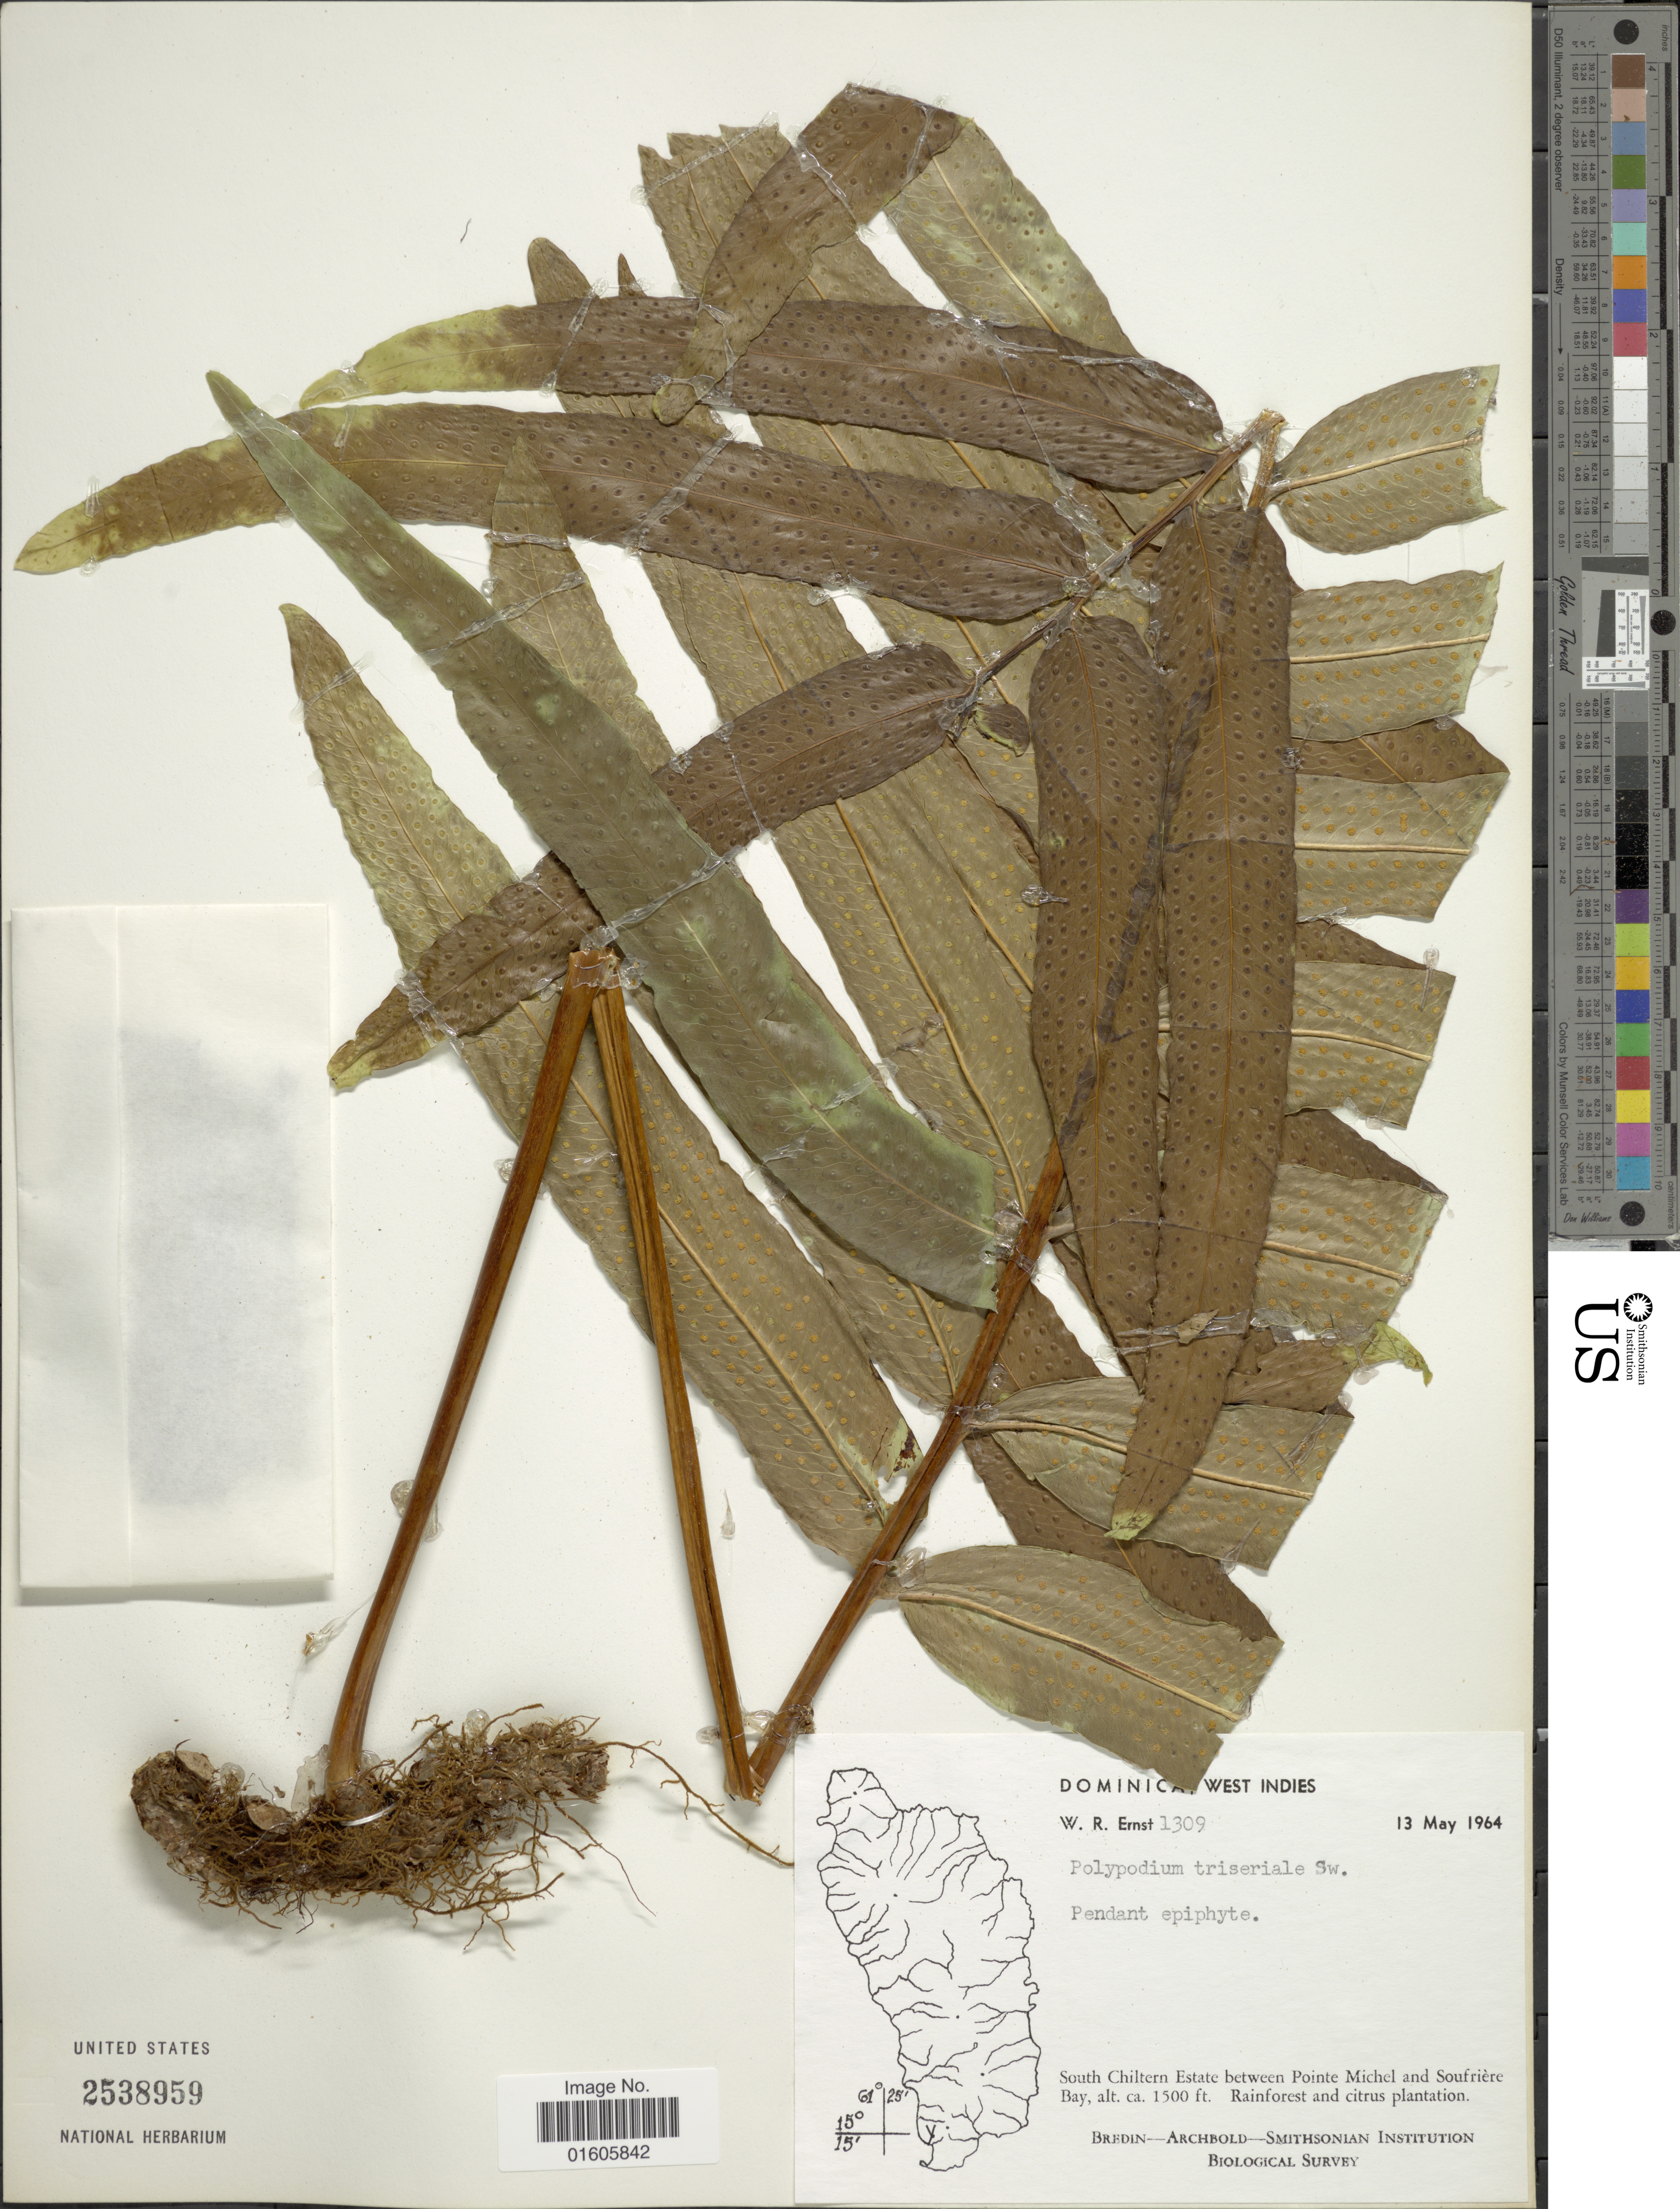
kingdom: Plantae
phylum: Tracheophyta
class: Polypodiopsida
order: Polypodiales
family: Polypodiaceae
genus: Serpocaulon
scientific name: Serpocaulon triseriale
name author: (Sw.) A.R. Sm.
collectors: W. R. Ernst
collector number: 1309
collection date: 1964-05-13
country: Dominica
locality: Dominica, West Indies. South Chiltern Estate between Pointe Michel and Soufrière Bay.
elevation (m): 457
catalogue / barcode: US 2538959